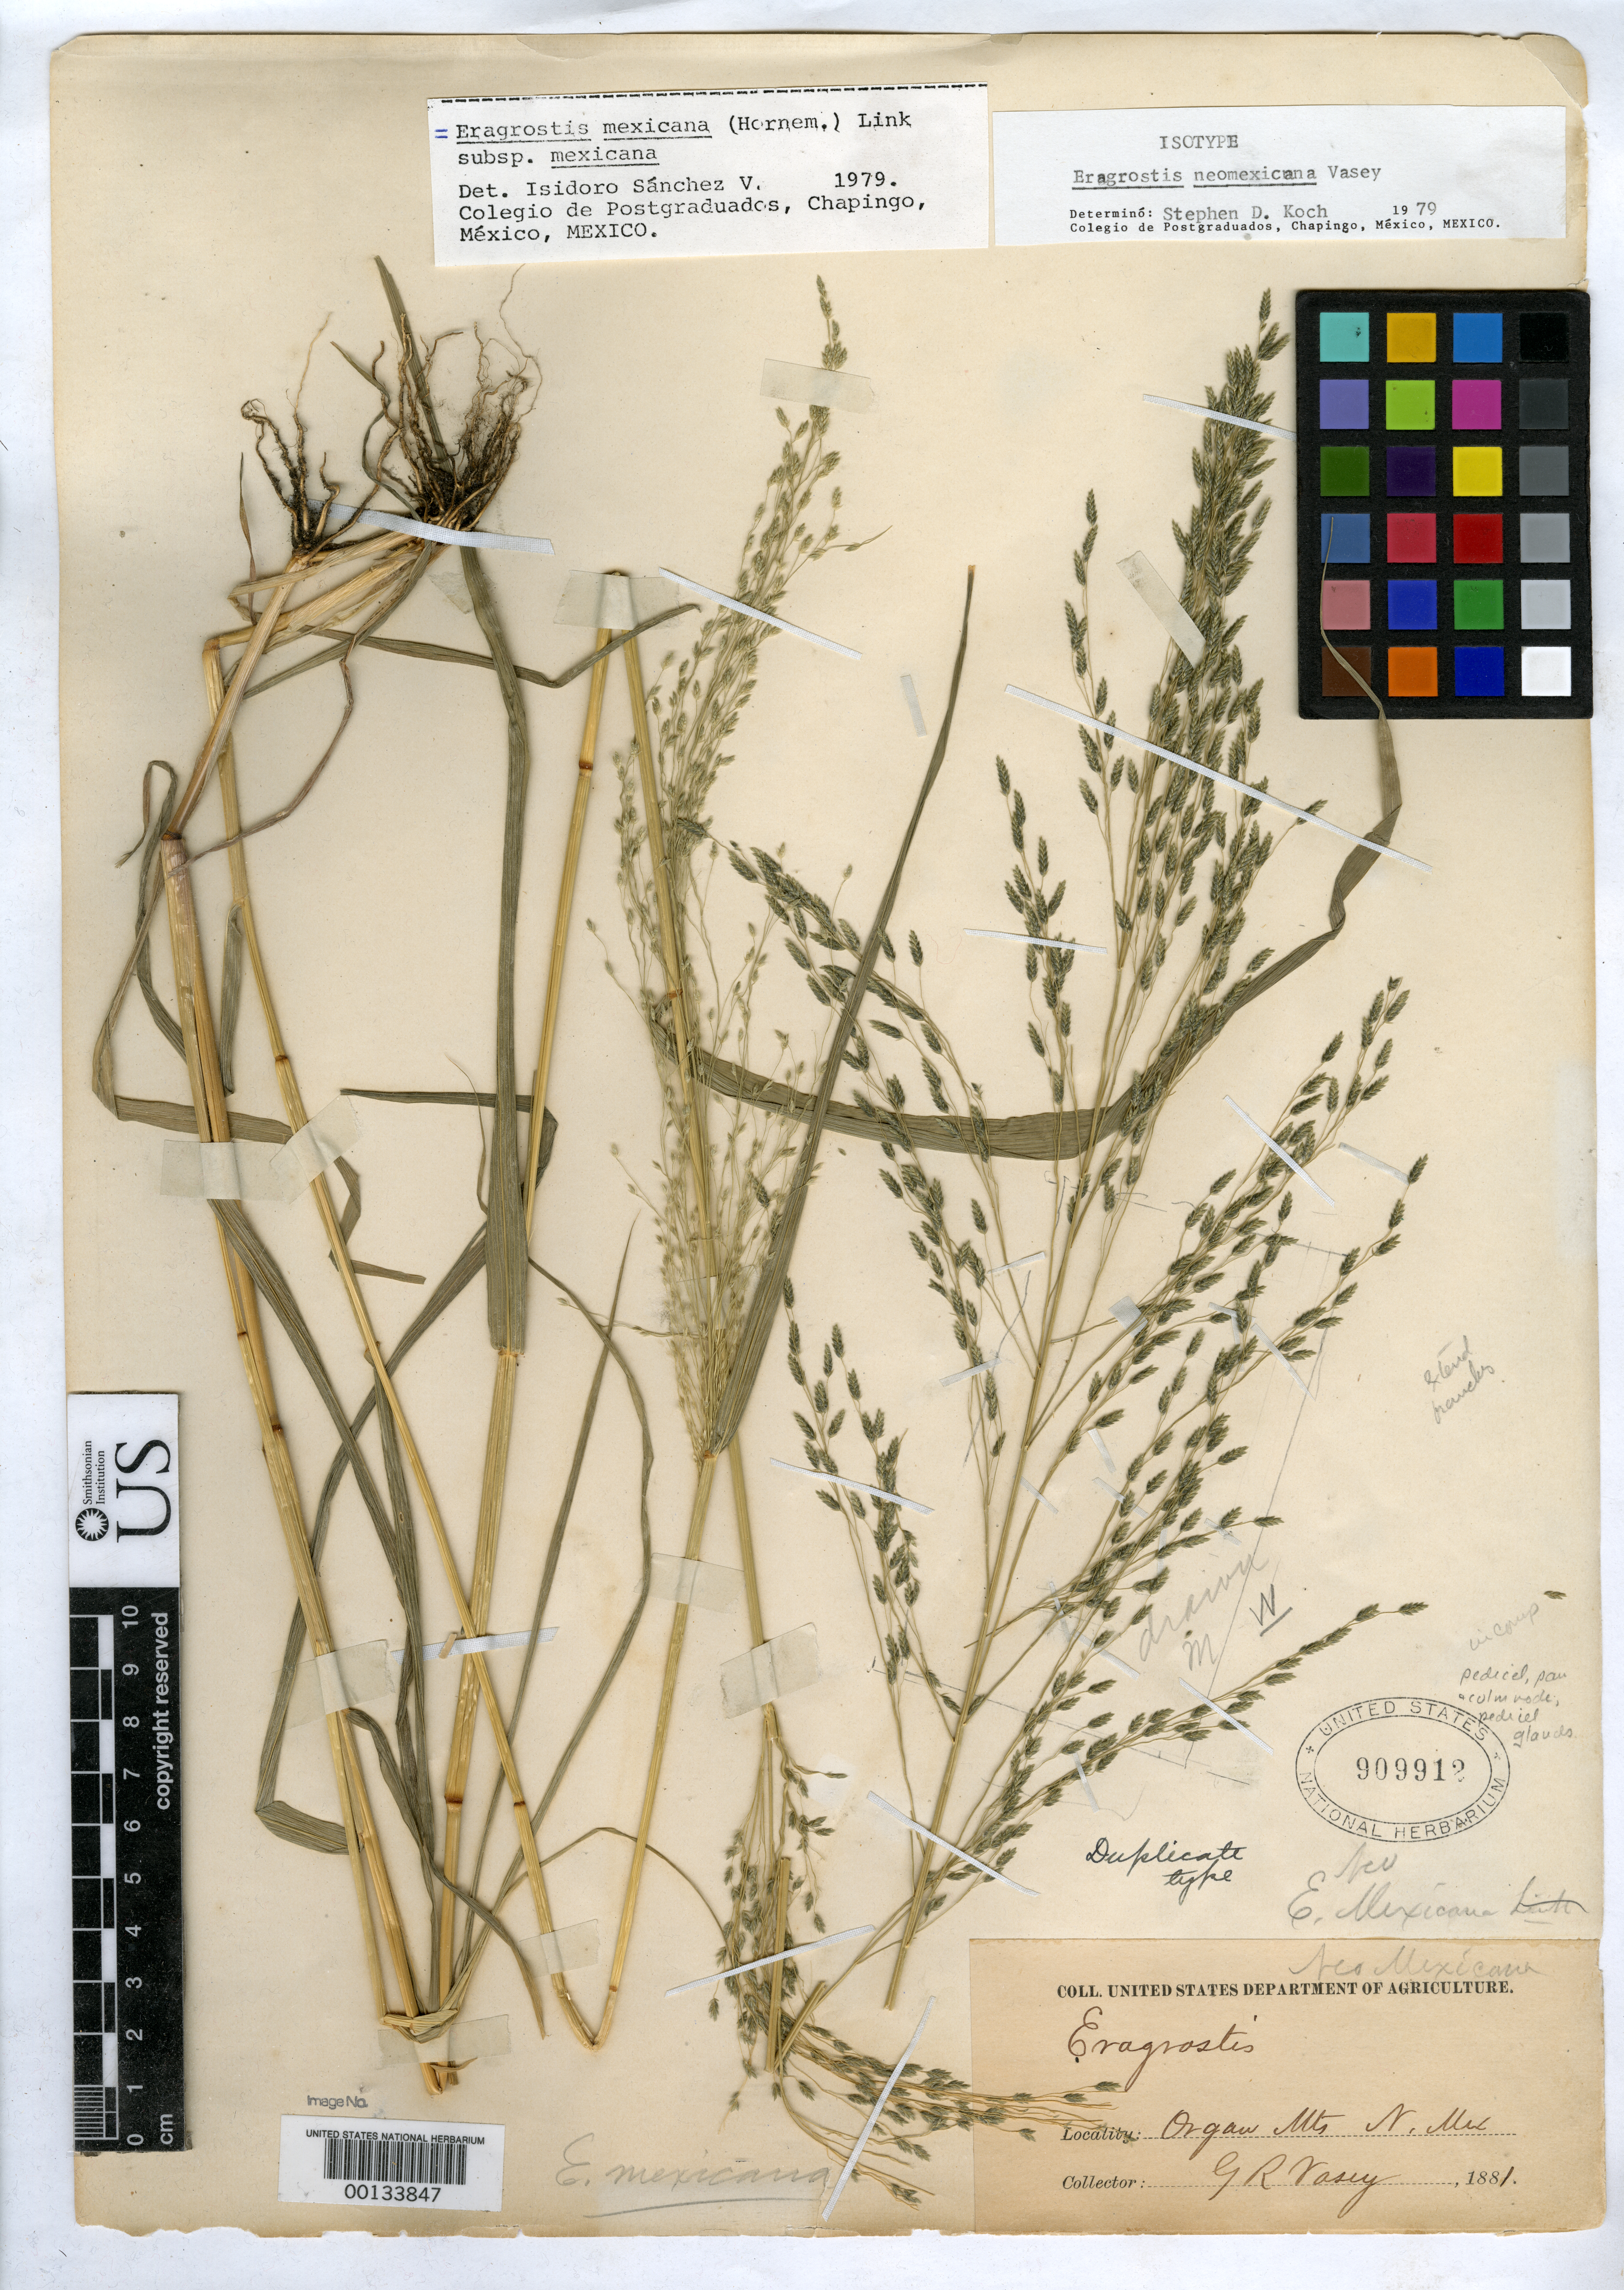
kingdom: Plantae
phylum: Tracheophyta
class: Liliopsida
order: Poales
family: Poaceae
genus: Eragrostis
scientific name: Eragrostis neomexicana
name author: Vasey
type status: Isotype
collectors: G. R. Vasey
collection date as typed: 1881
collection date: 1881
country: United States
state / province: New Mexico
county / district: Dona Ana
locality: Organ Mtns.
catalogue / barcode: US 909912